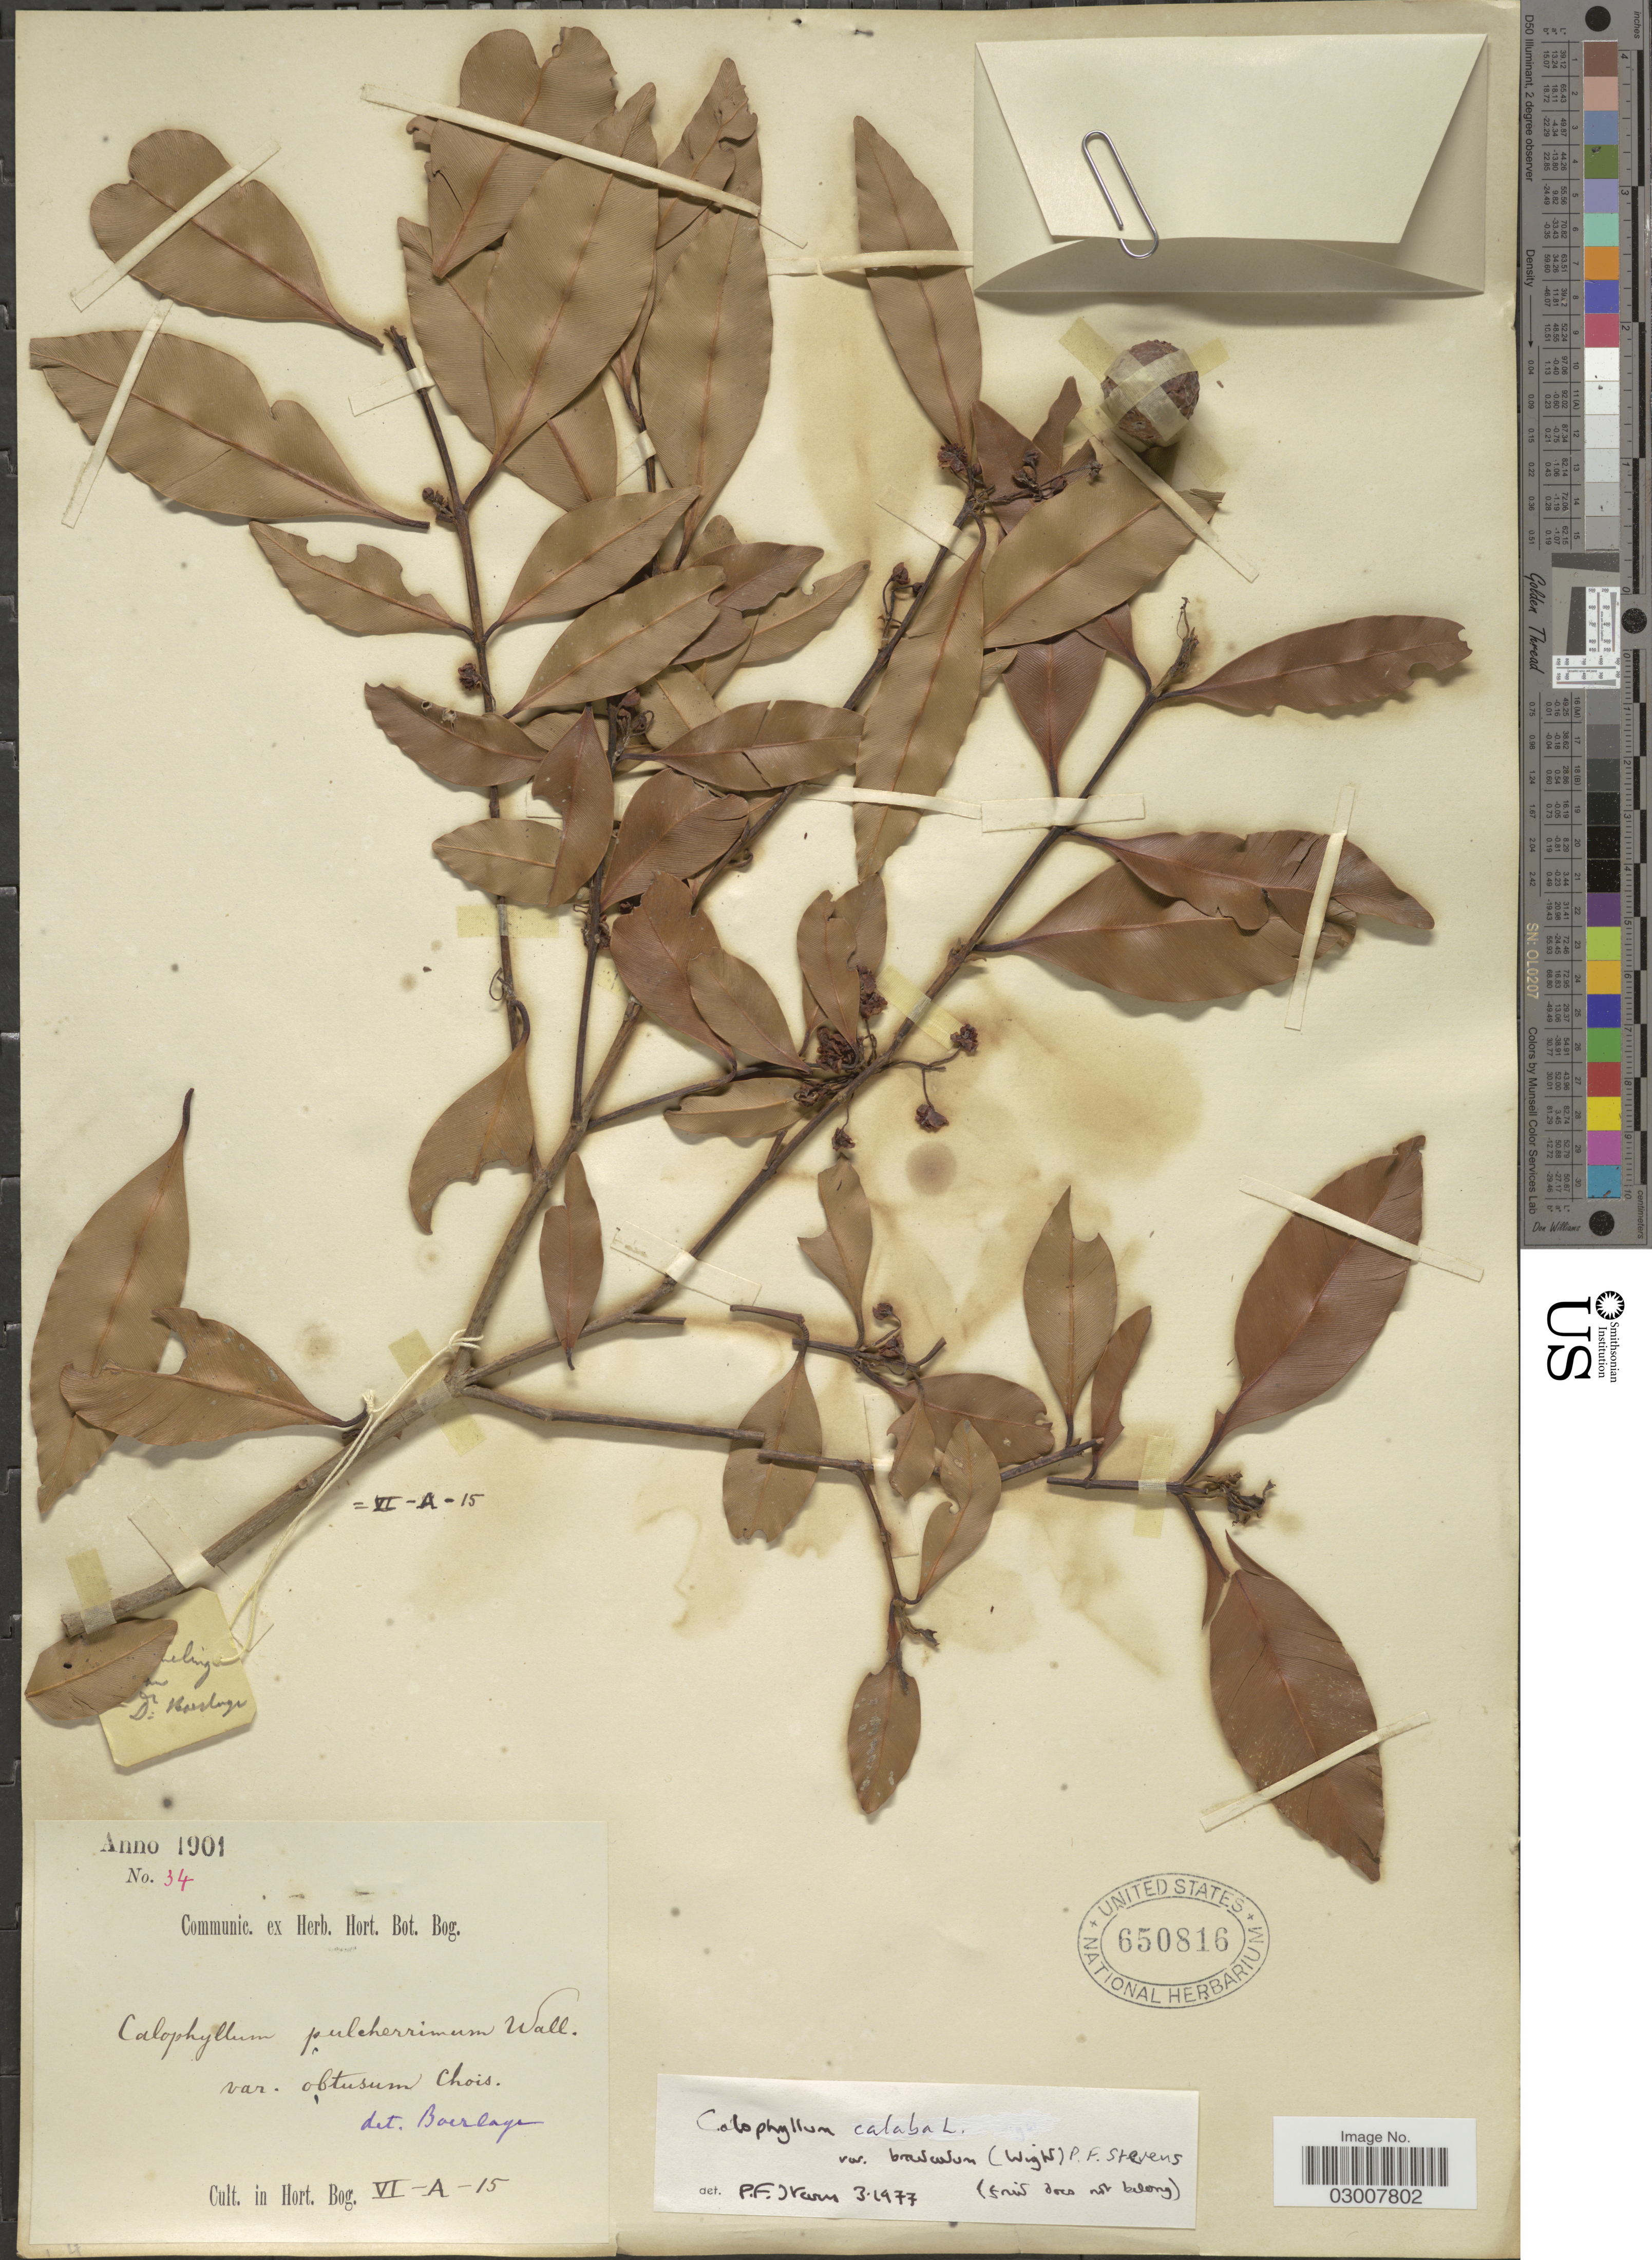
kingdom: Plantae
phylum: Tracheophyta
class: Magnoliopsida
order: Malpighiales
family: Calophyllaceae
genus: Calophyllum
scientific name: Calophyllum calaba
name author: L.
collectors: Hort. Bot. Bog.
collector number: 34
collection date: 1901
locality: In Hort. Bog. VI-A-15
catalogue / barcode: US 650816